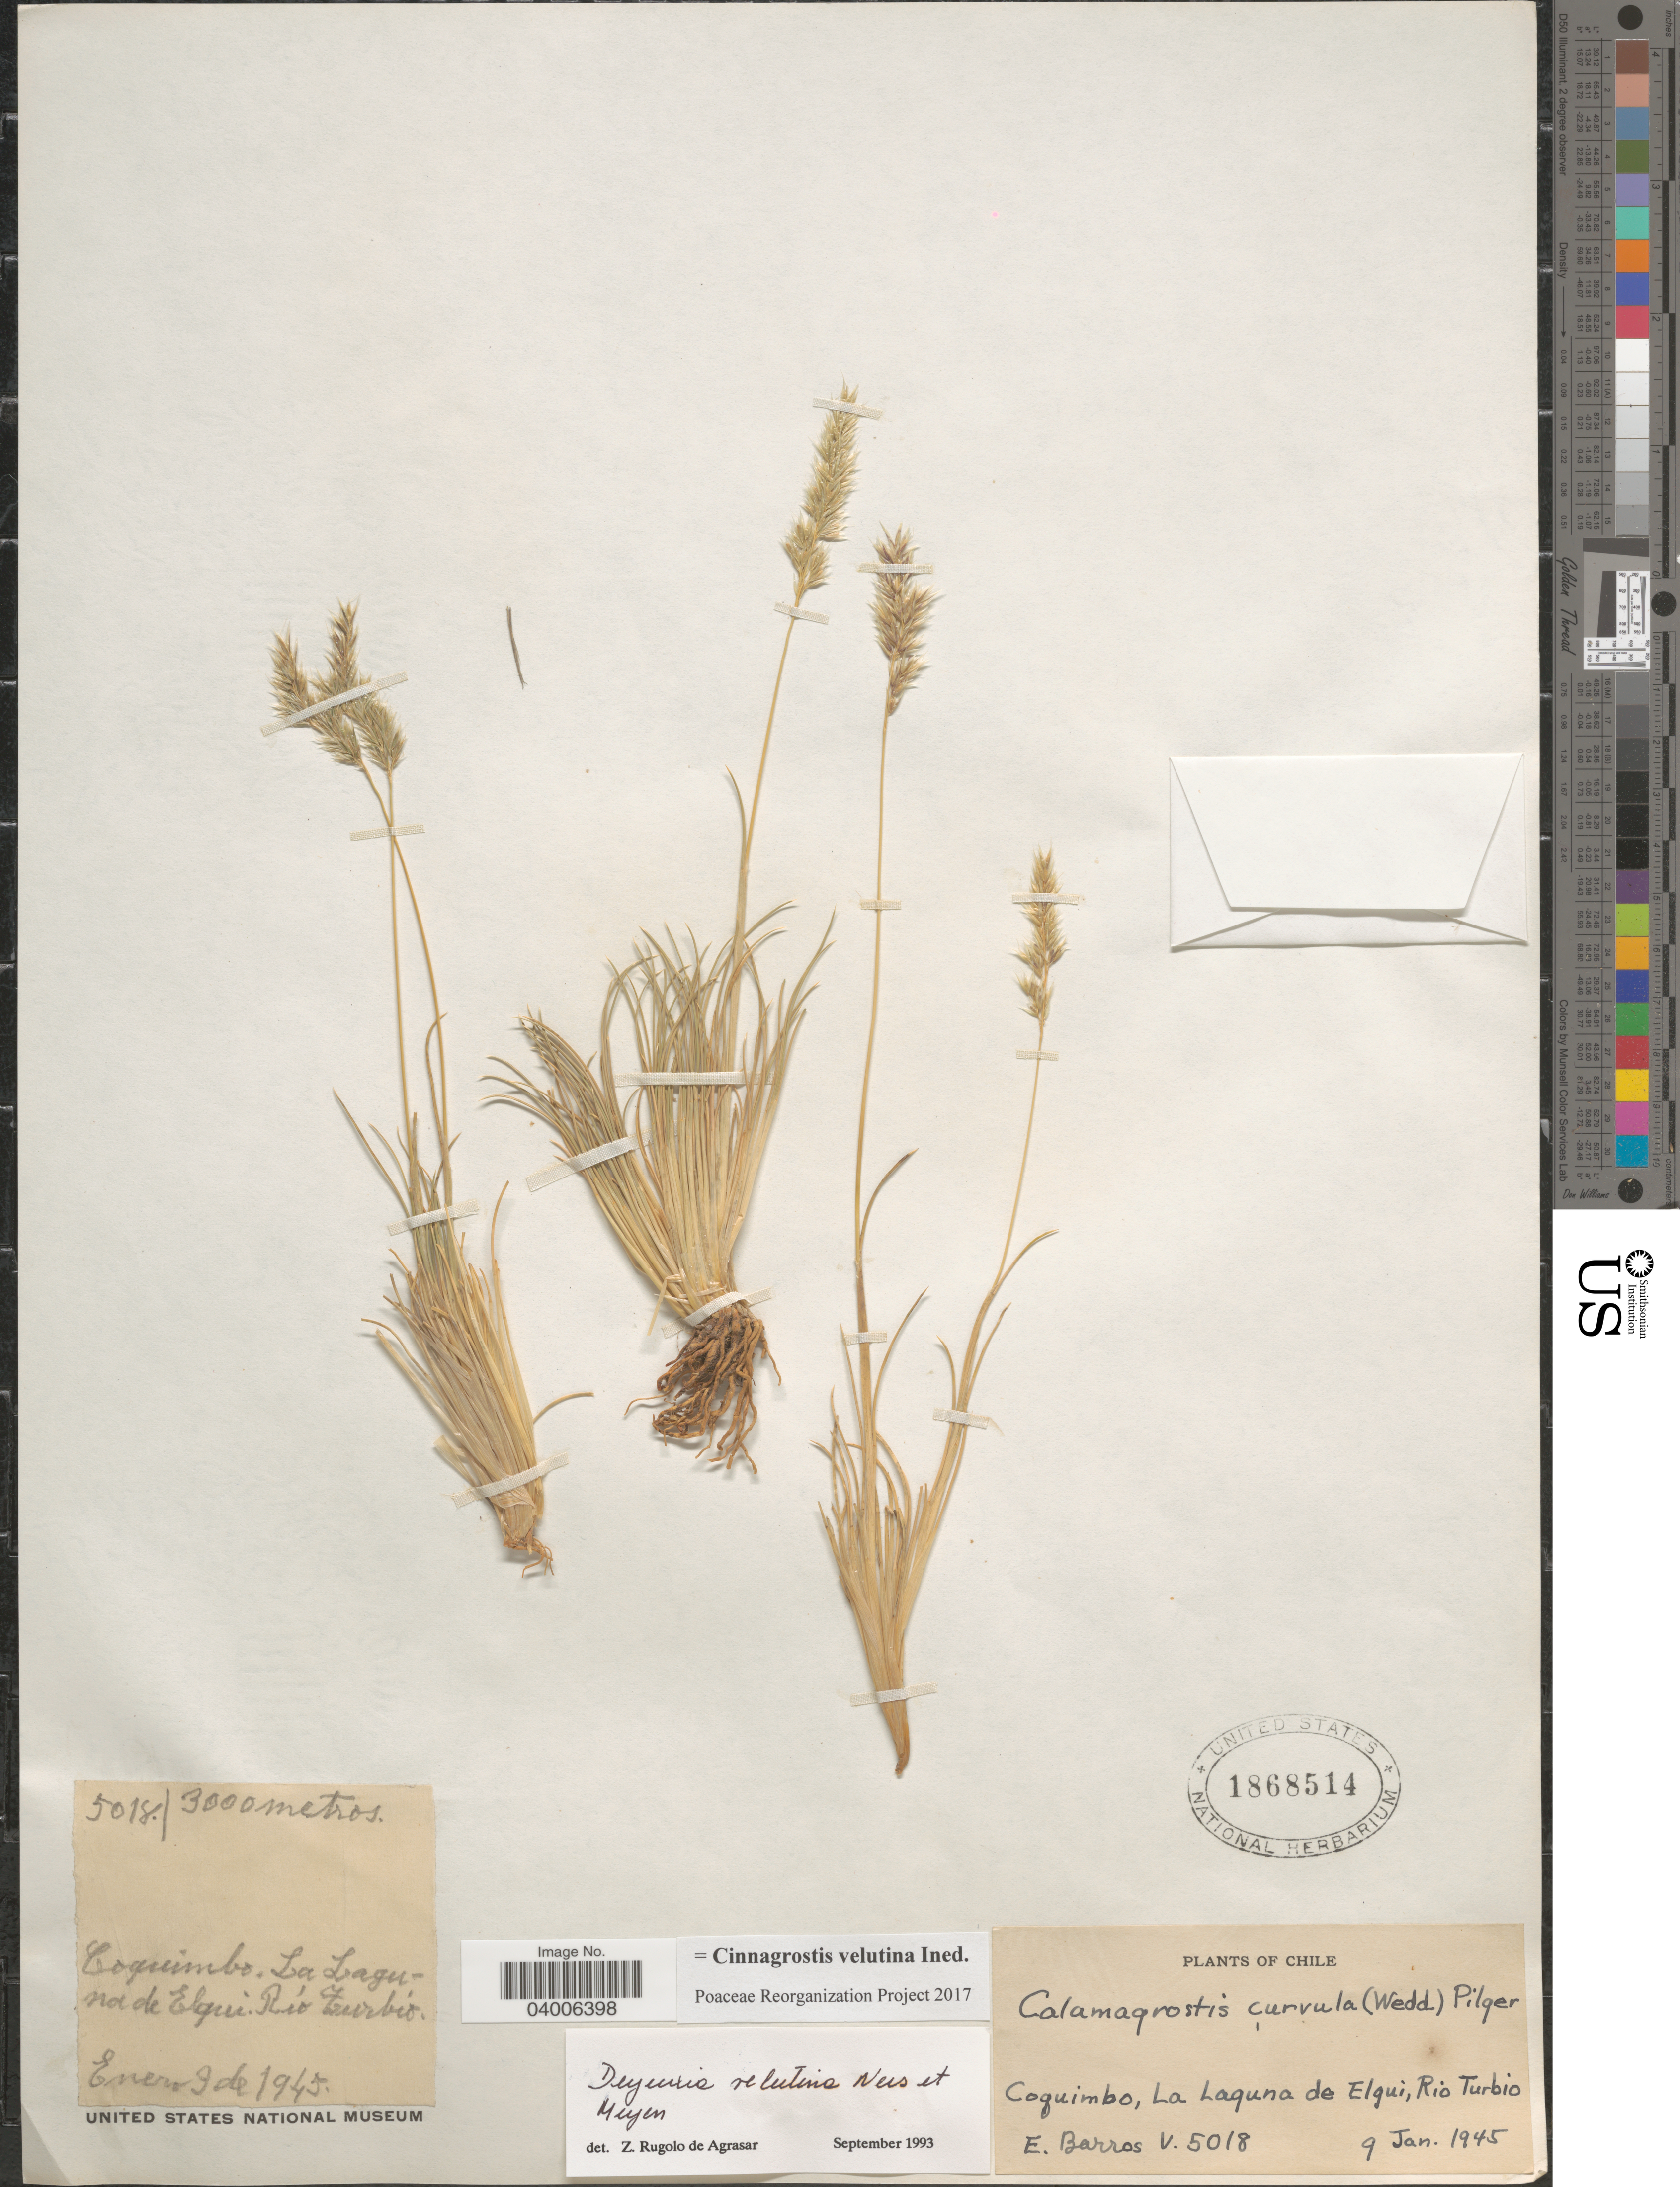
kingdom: Plantae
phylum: Tracheophyta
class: Liliopsida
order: Poales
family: Poaceae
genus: Cinnagrostis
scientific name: Cinnagrostis velutina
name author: (Nees & Meyen) P.M. Peterson et al.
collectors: E. Barros V.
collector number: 5018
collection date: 1945-01-09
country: Chile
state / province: Coquimbo (IV)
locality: Coquimbo, La Laguna de Elqui, Rio Turbio.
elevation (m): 3000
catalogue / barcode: US 1868514